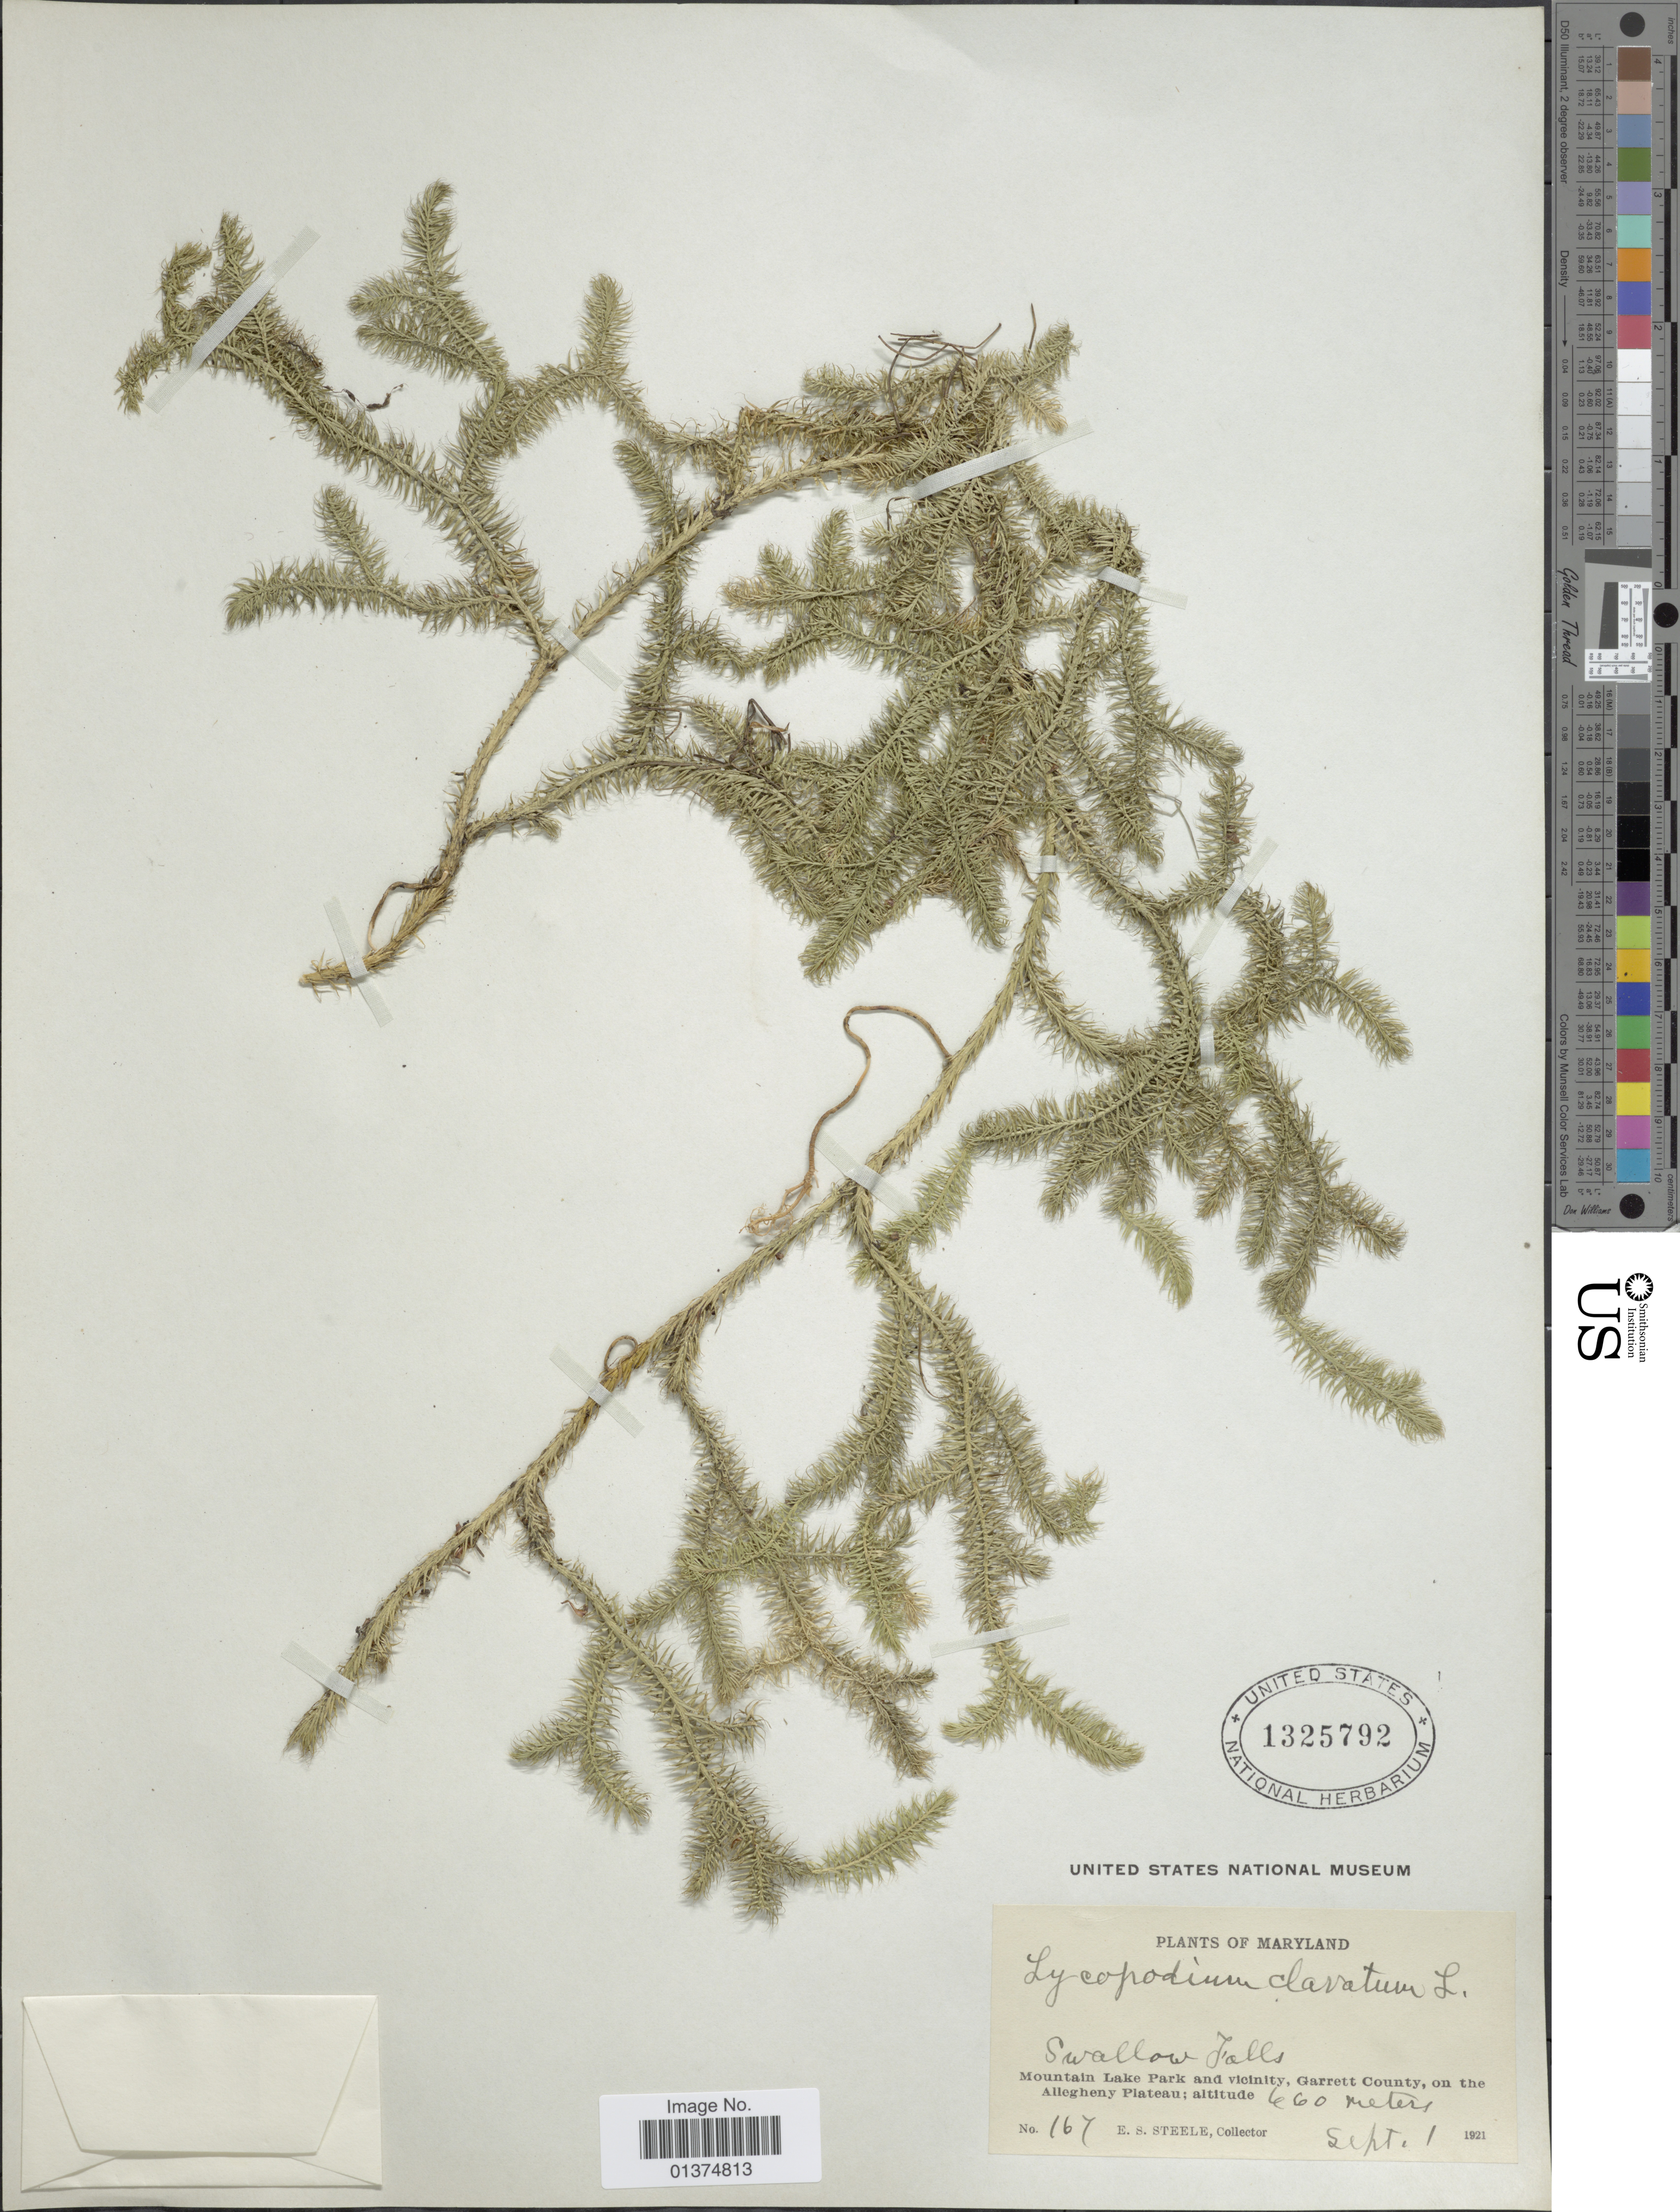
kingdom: Plantae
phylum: Tracheophyta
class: Lycopodiopsida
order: Lycopodiales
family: Lycopodiaceae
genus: Lycopodium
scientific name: Lycopodium clavatum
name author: L.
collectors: E. Steele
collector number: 167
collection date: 1921-09-01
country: United States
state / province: Maryland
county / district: Garrett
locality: Swallow Falls, Mountain Lake Park and vicinity, garrett County, on the Allegheny Plateau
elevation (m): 660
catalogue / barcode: US 1325792